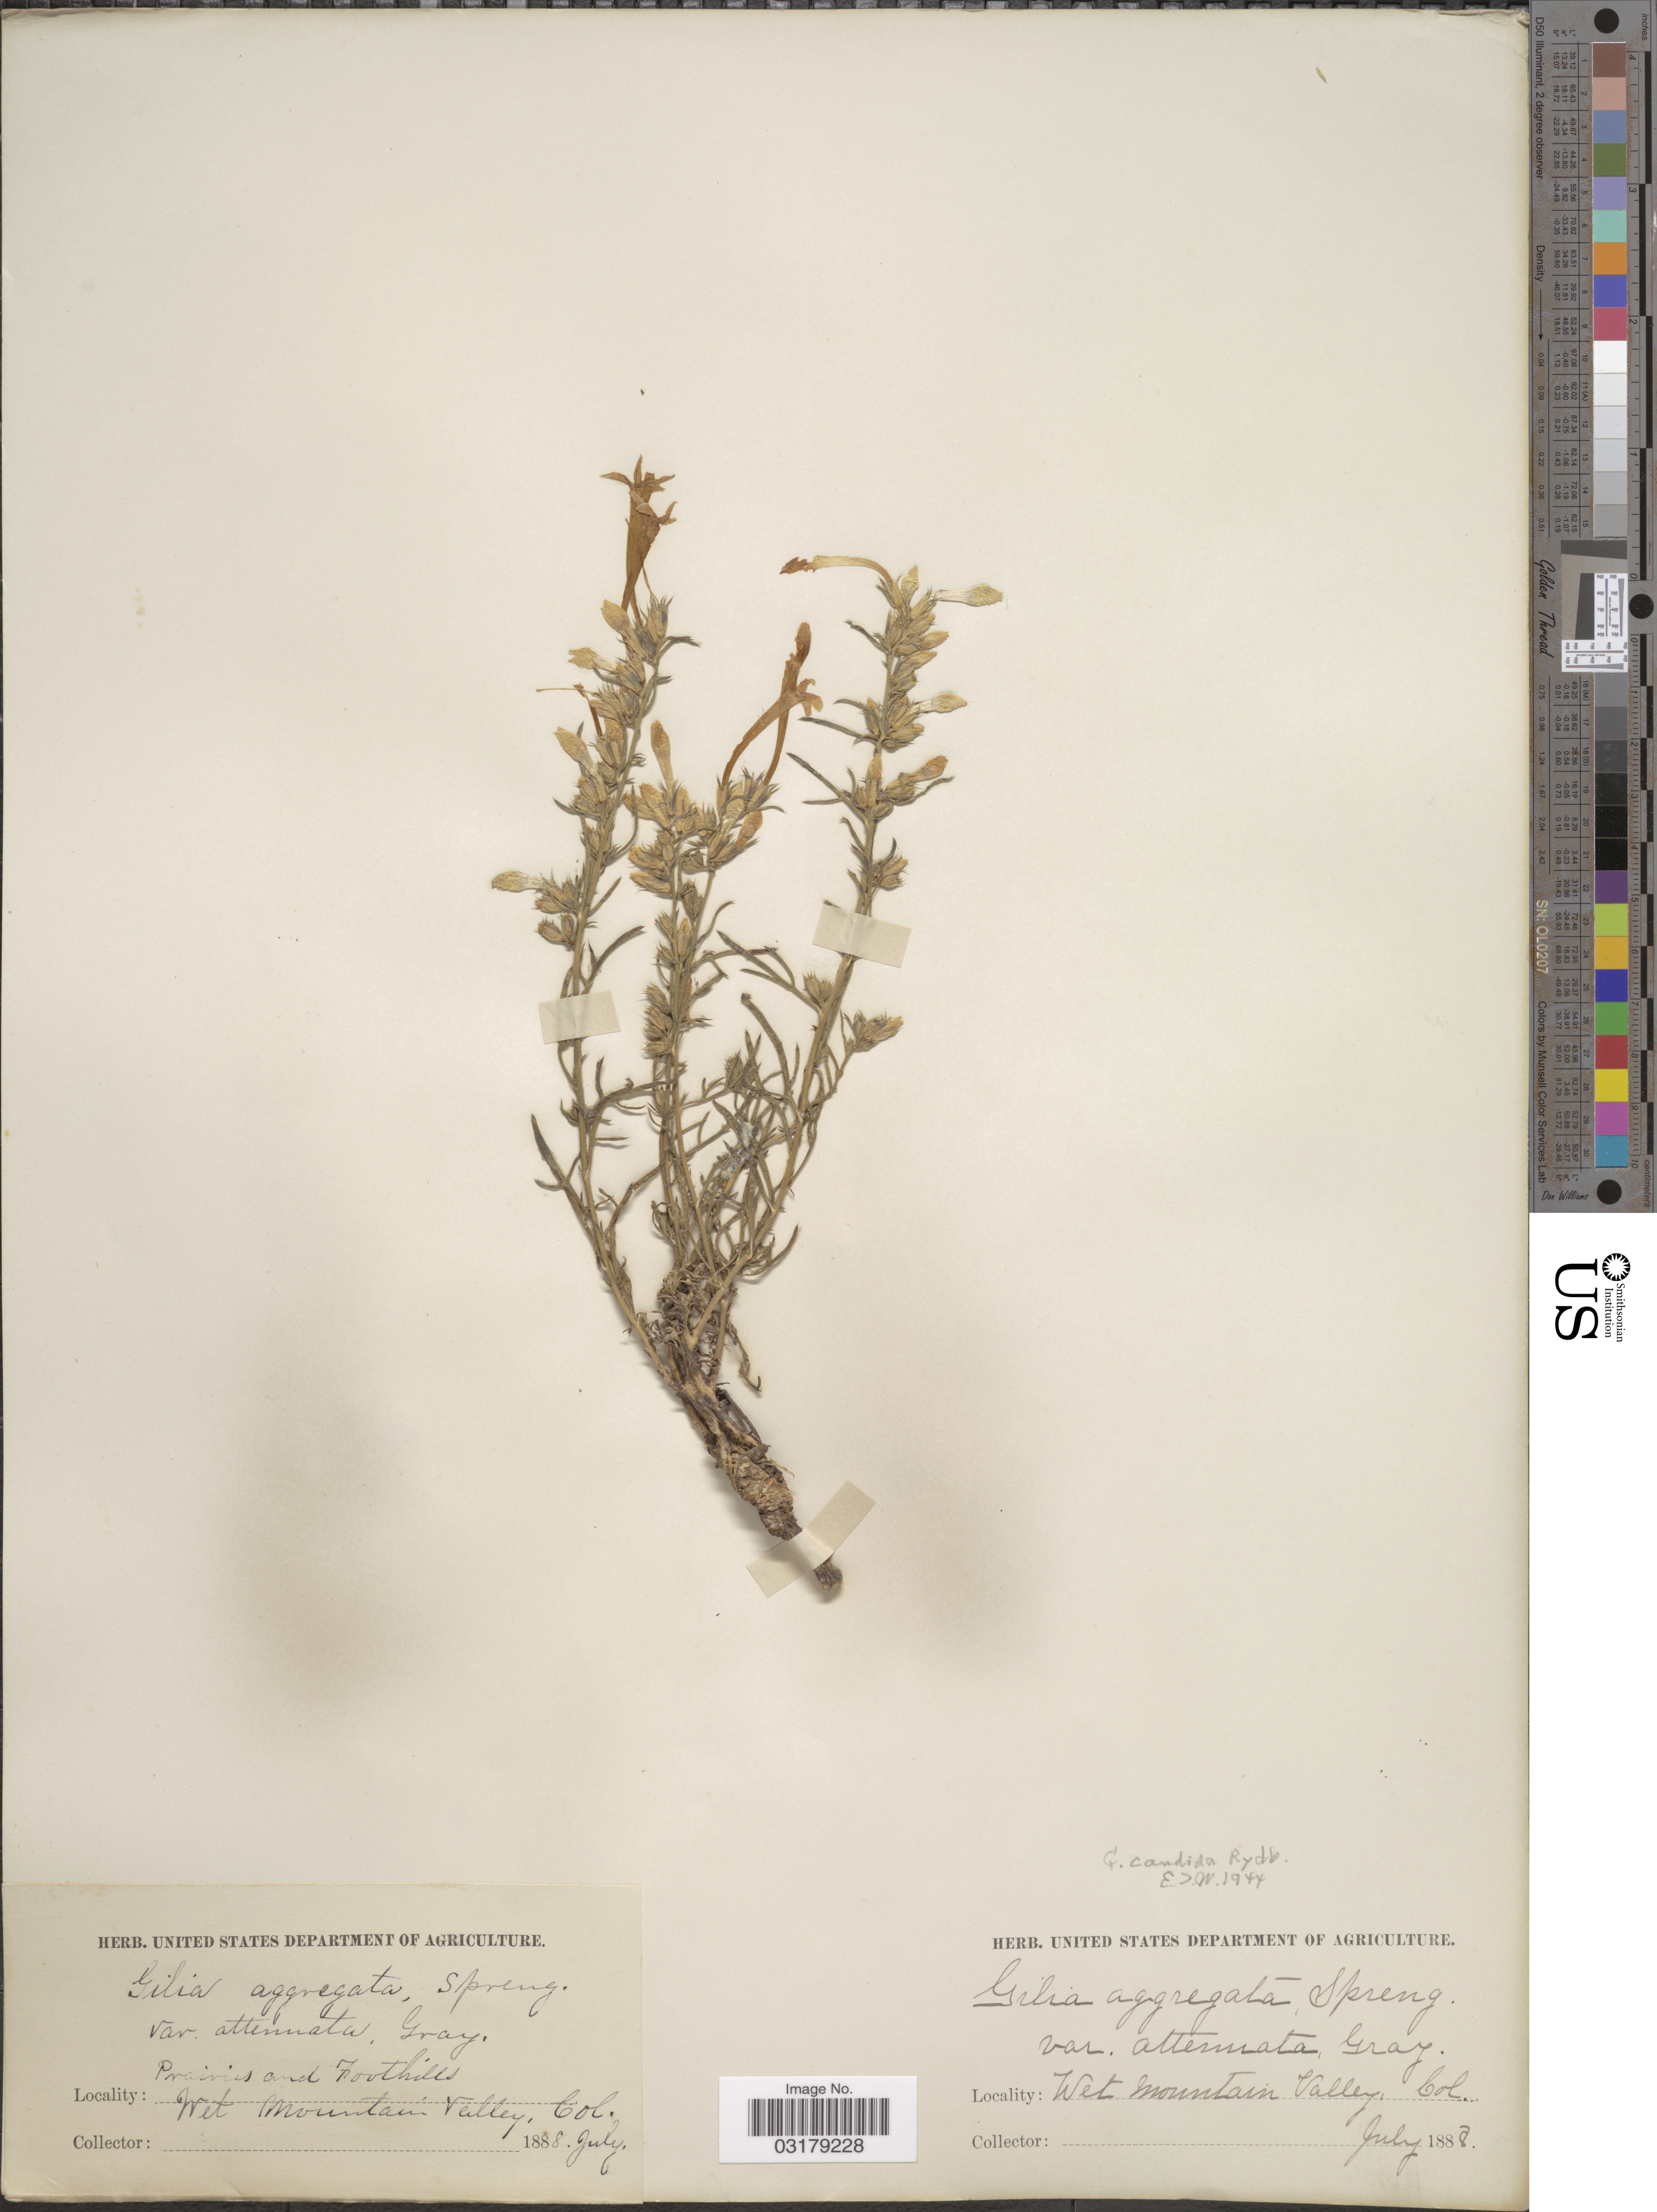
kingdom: Plantae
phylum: Tracheophyta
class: Magnoliopsida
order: Ericales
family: Polemoniaceae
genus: Ipomopsis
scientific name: Ipomopsis aggregata subsp. candida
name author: (Rydb.) V.E. Grant & A.D. Grant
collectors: ex herb. U. S. Department of Agriculture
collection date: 1888-07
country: United States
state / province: Colorado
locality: Prairies and Foothills. Wet Mountain Valley.